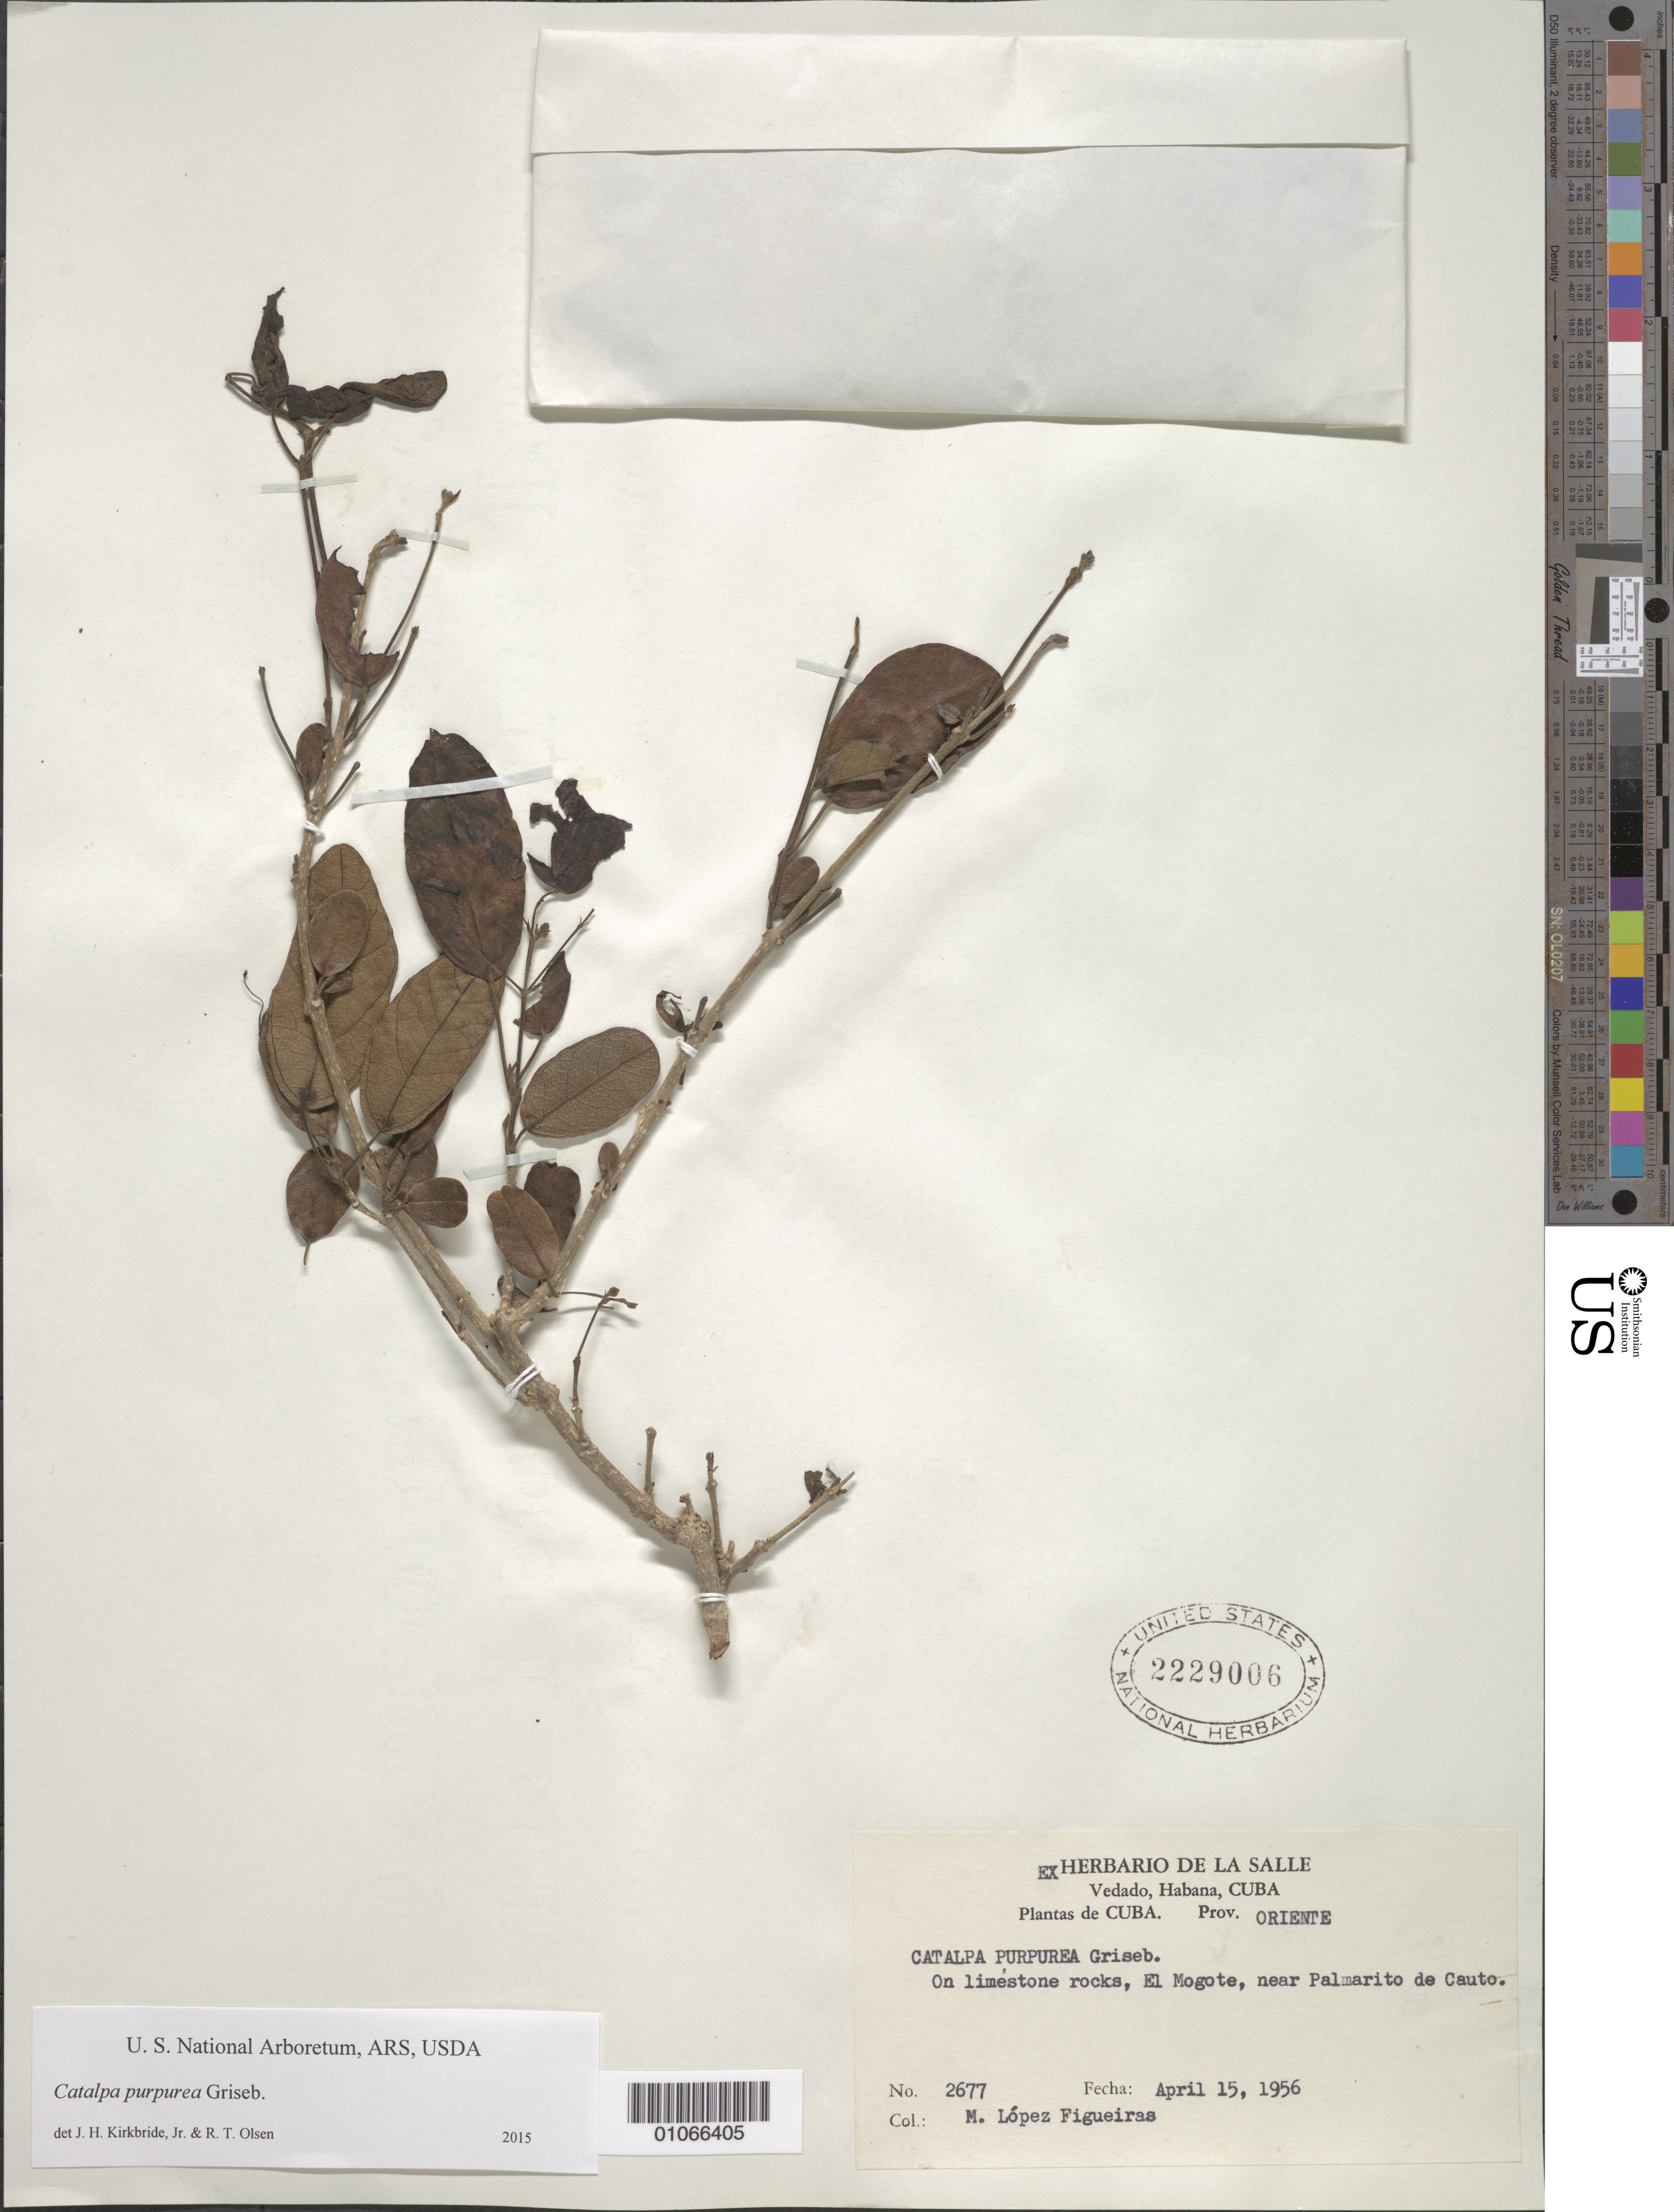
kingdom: Plantae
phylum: Tracheophyta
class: Magnoliopsida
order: Lamiales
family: Bignoniaceae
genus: Catalpa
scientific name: Catalpa purpurea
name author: Griseb.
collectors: M. López Figueiras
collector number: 2677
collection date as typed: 15 Apr 1956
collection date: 1956-04-15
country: Cuba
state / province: Oriente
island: Cuba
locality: On limestone rocks, El Mogote, near Palmarito de Cauto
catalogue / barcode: US 2229006